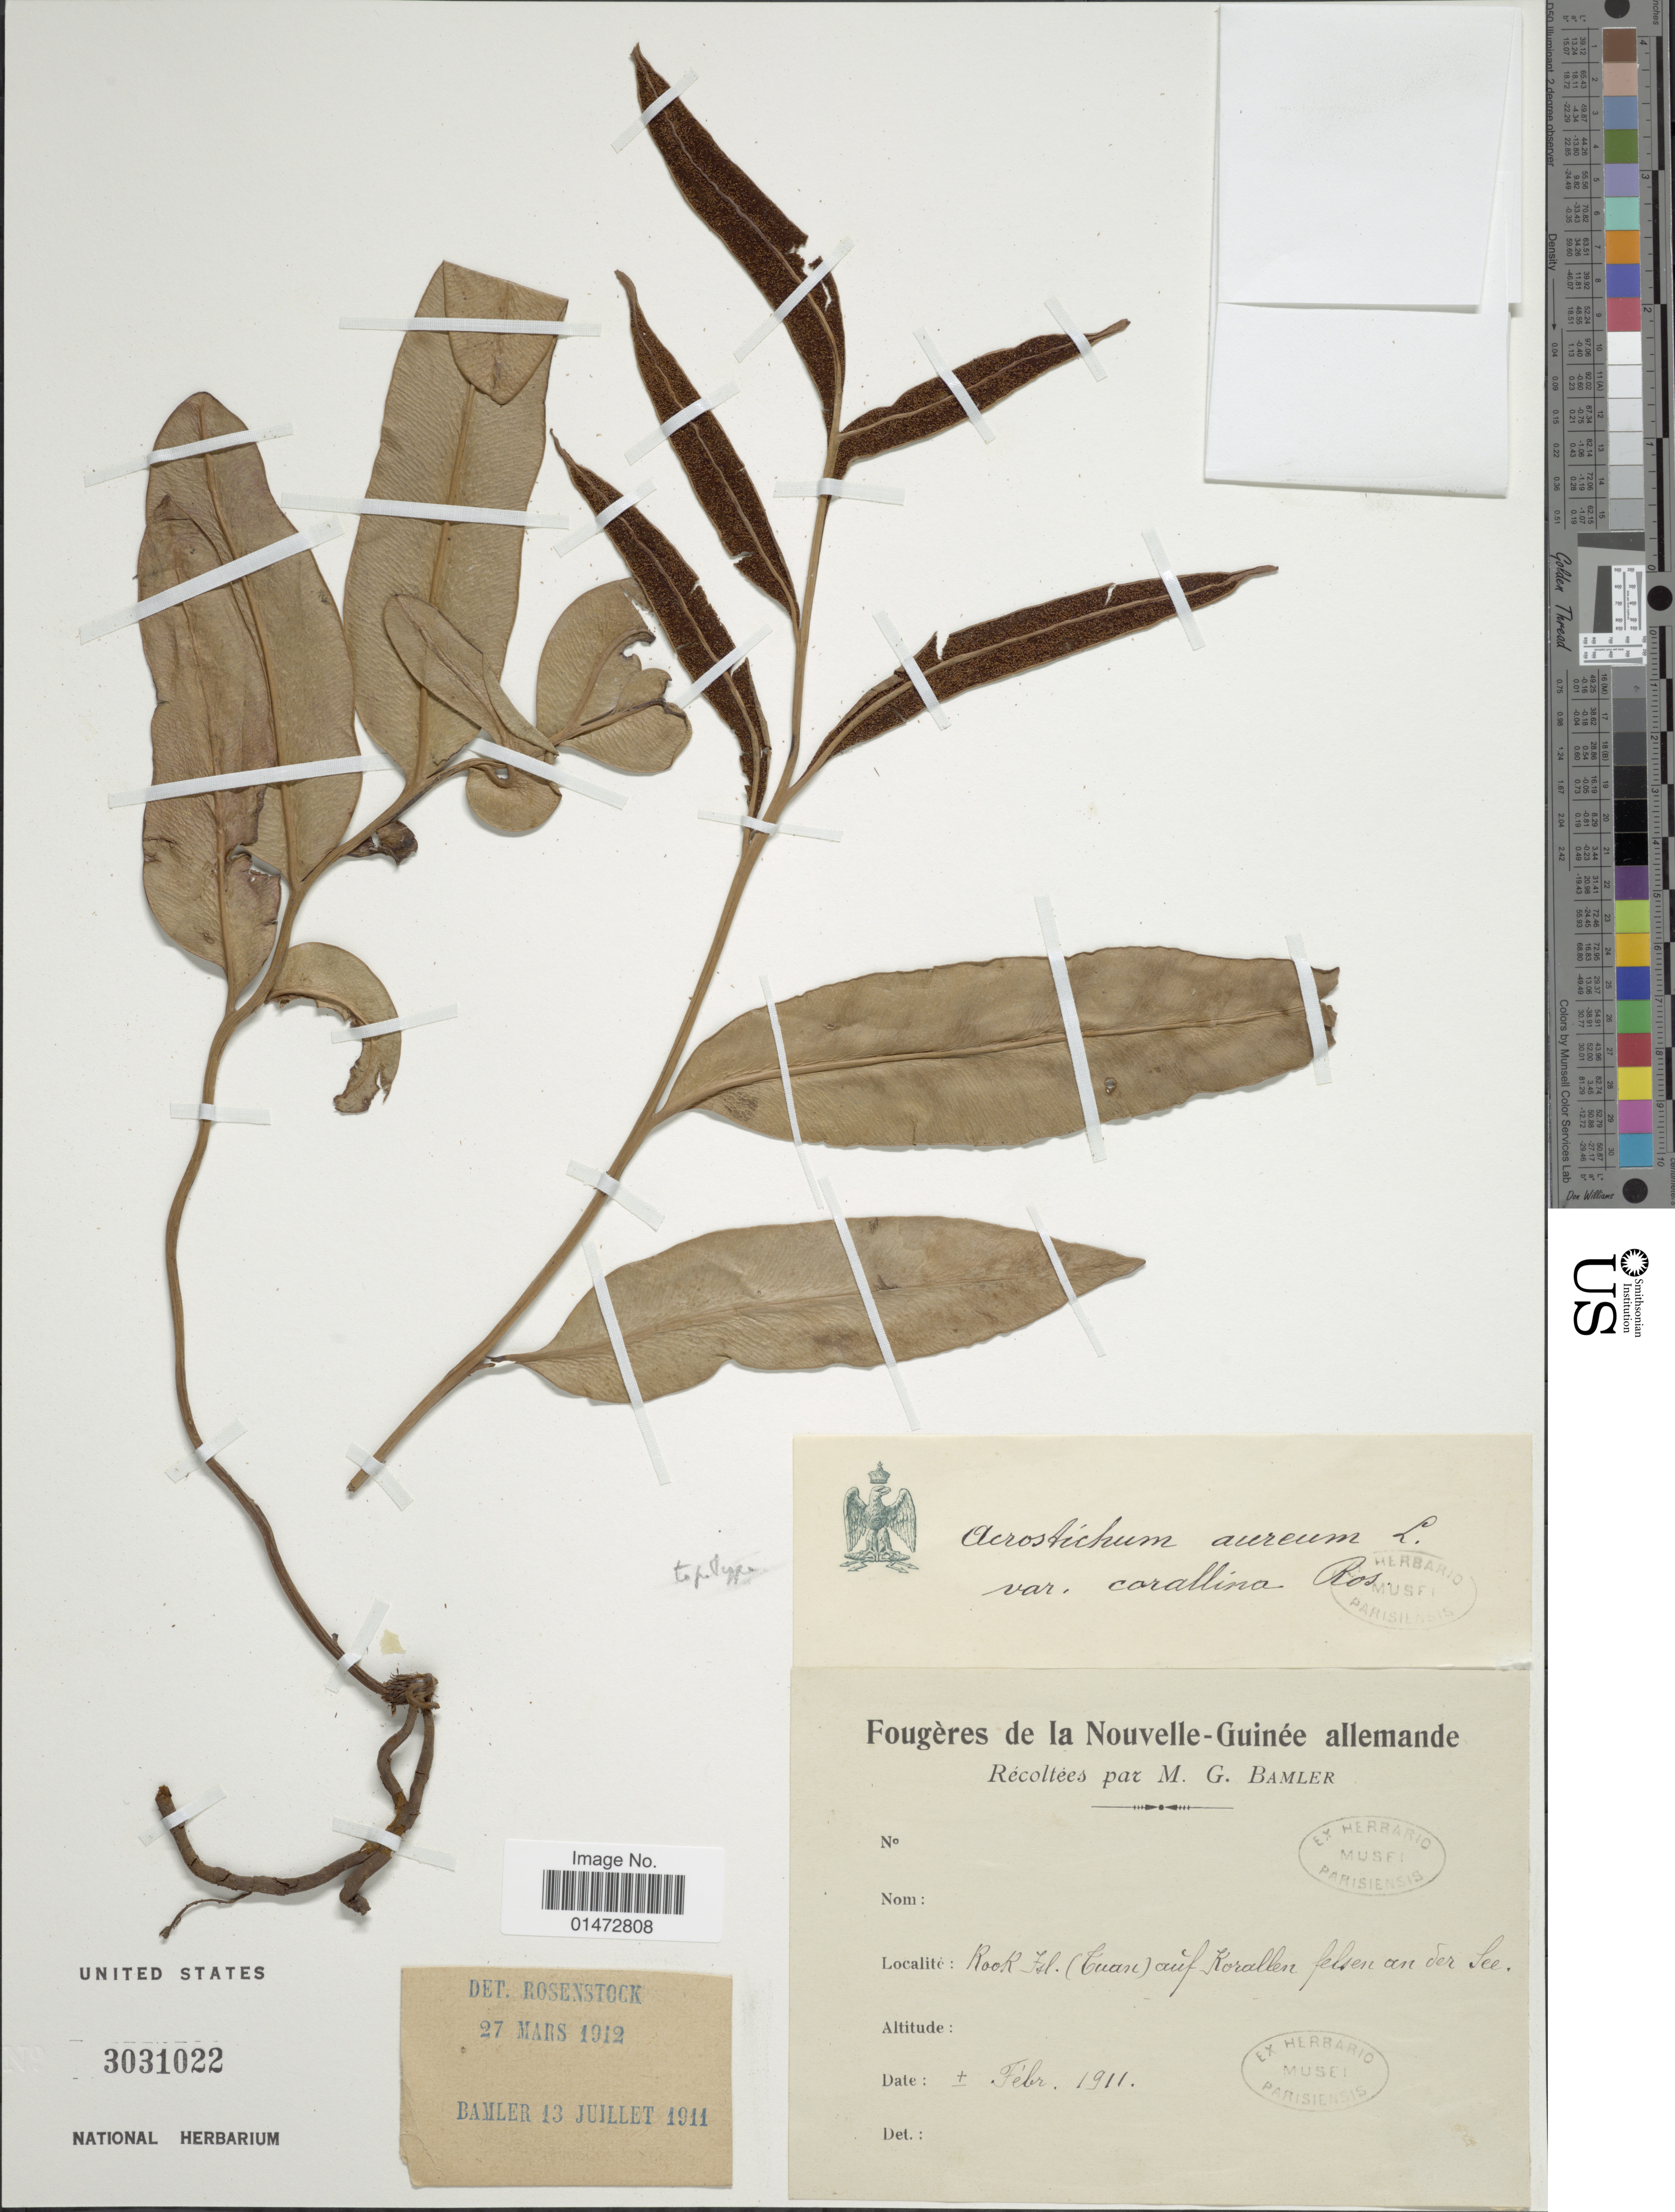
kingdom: Plantae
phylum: Tracheophyta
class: Polypodiopsida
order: Polypodiales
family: Pteridaceae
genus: Acrostichum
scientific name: Acrostichum aureum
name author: L.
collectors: M. Bamler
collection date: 1911-02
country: New Caledonia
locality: Roor Isl. (Cuan) auf Korallen felsen an der See. [interpreted]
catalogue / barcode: US 3031022